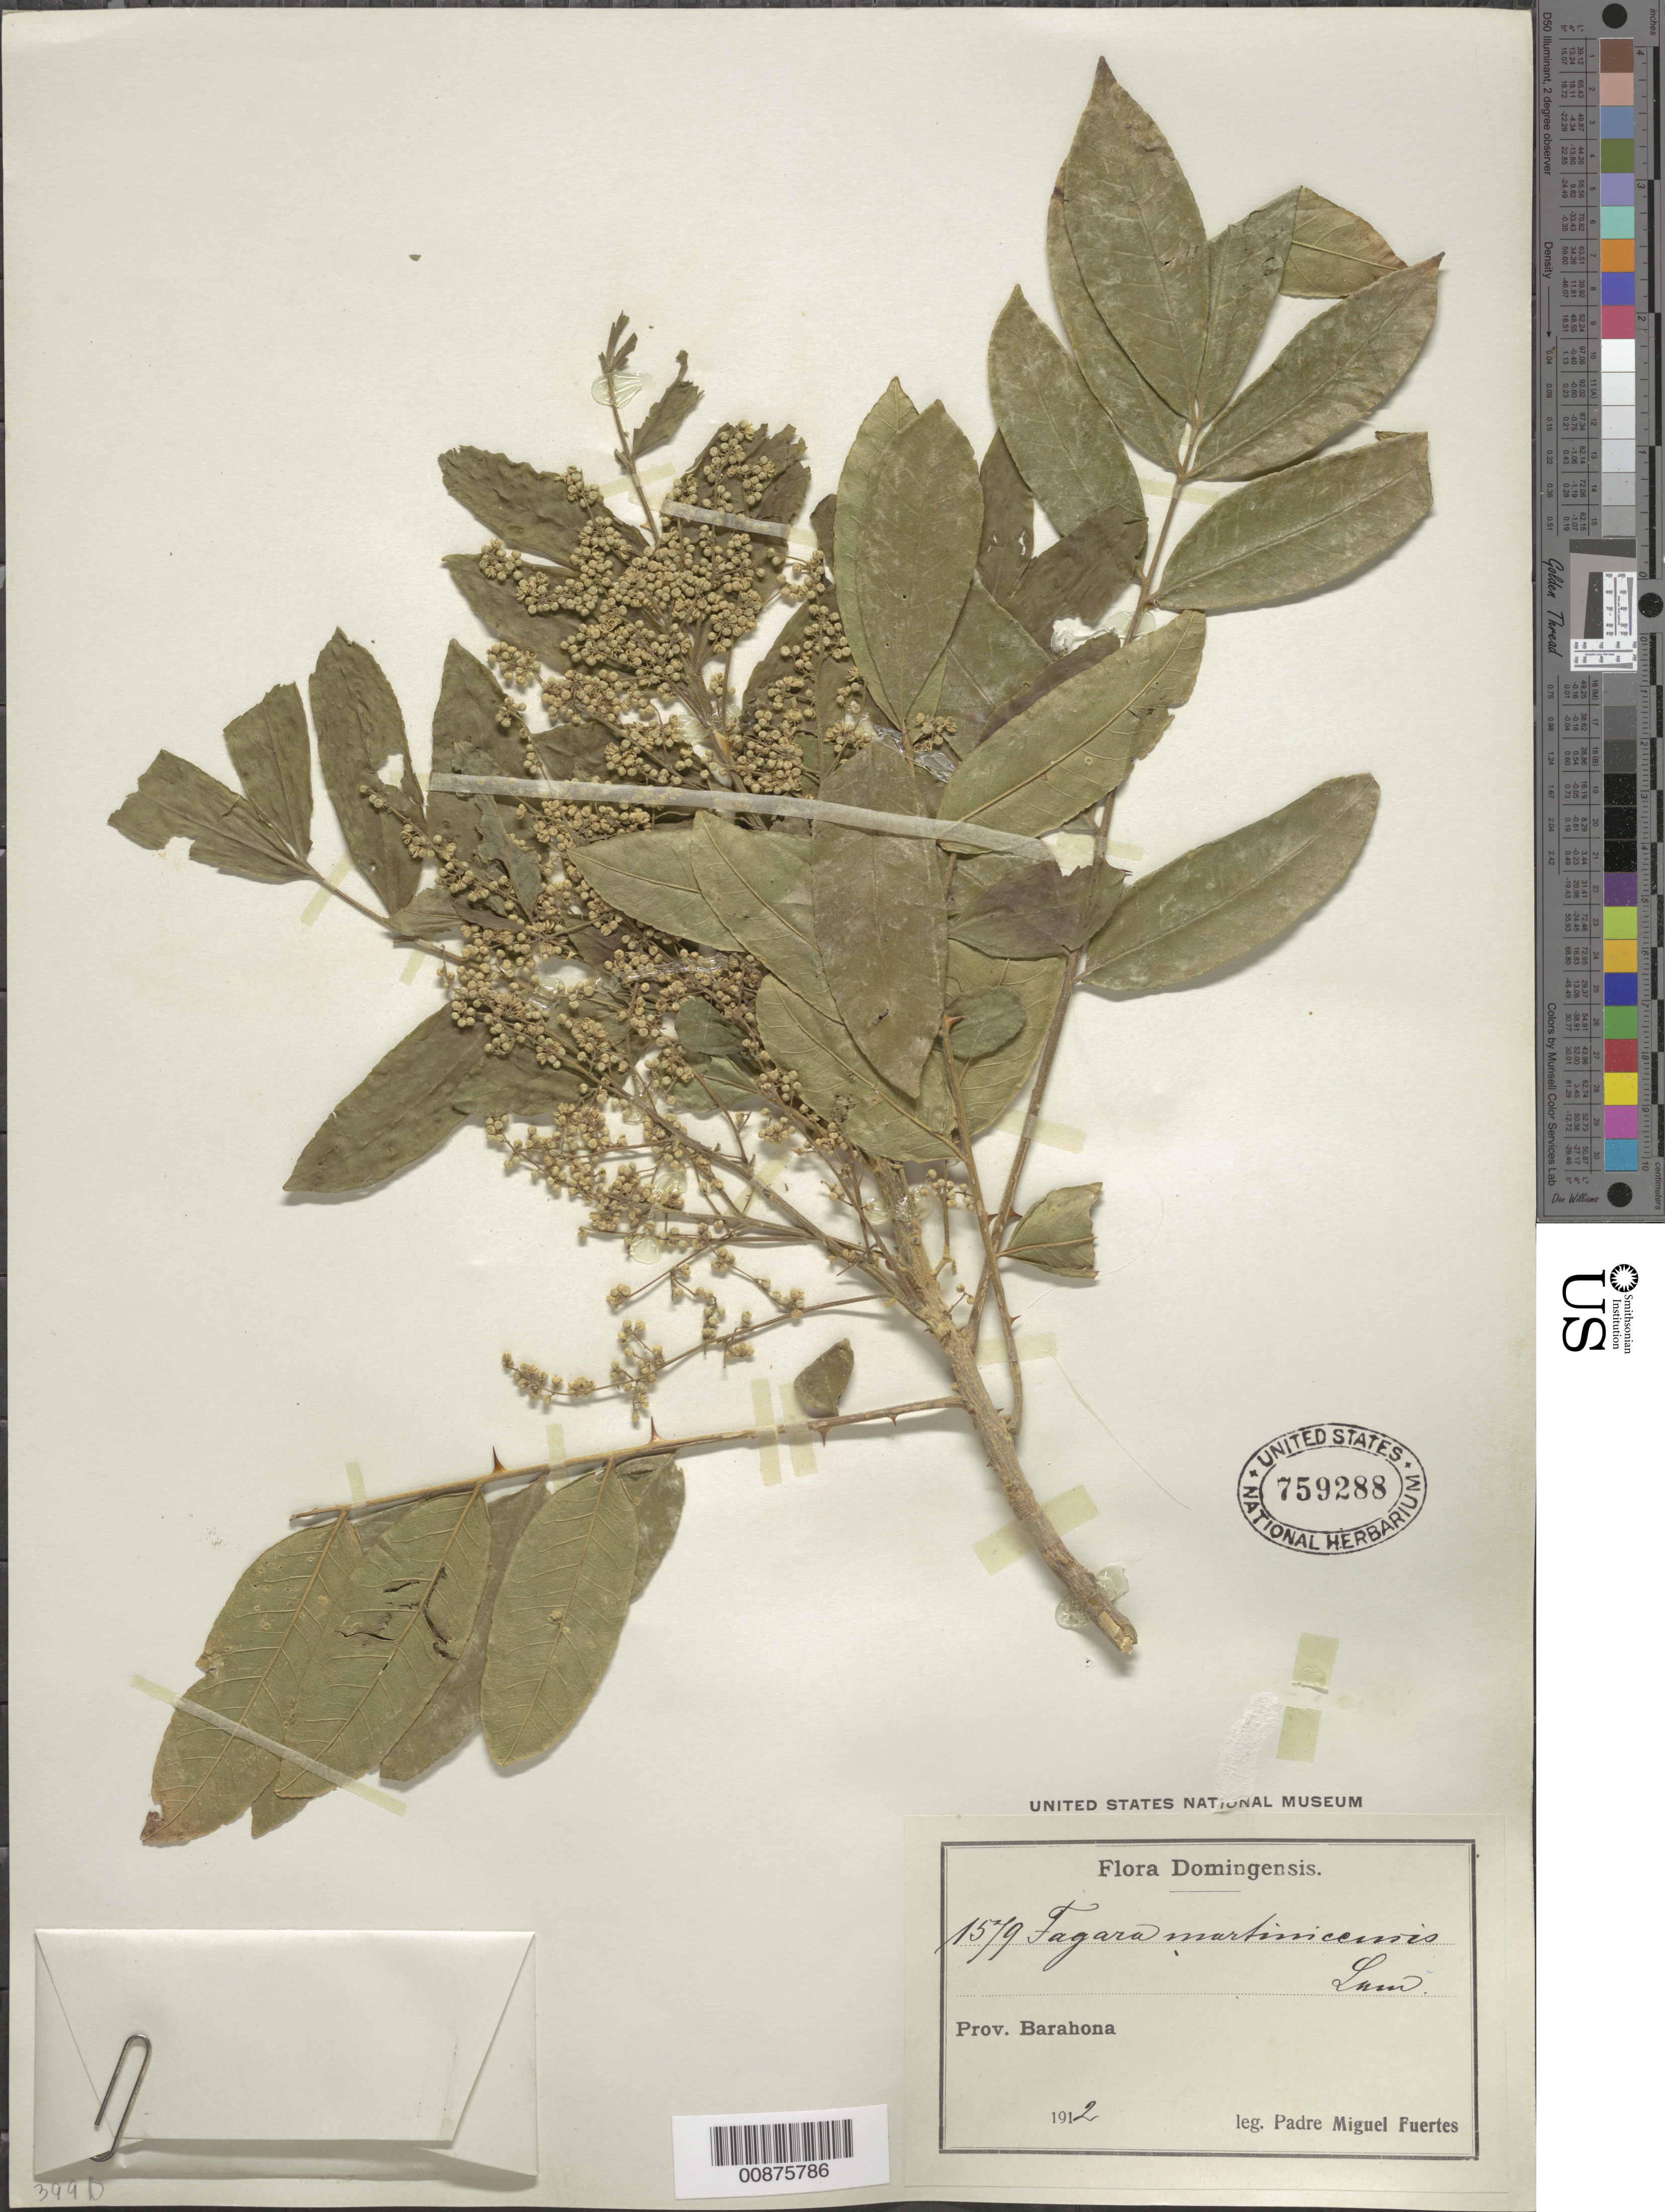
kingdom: Plantae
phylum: Tracheophyta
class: Magnoliopsida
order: Sapindales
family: Rutaceae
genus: Zanthoxylum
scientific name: Zanthoxylum martinicense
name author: (Lam.) DC.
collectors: M. D. Fuertes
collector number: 1579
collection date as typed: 1912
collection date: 1912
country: Dominican Republic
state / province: Barahona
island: Hispaniola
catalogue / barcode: US 759288